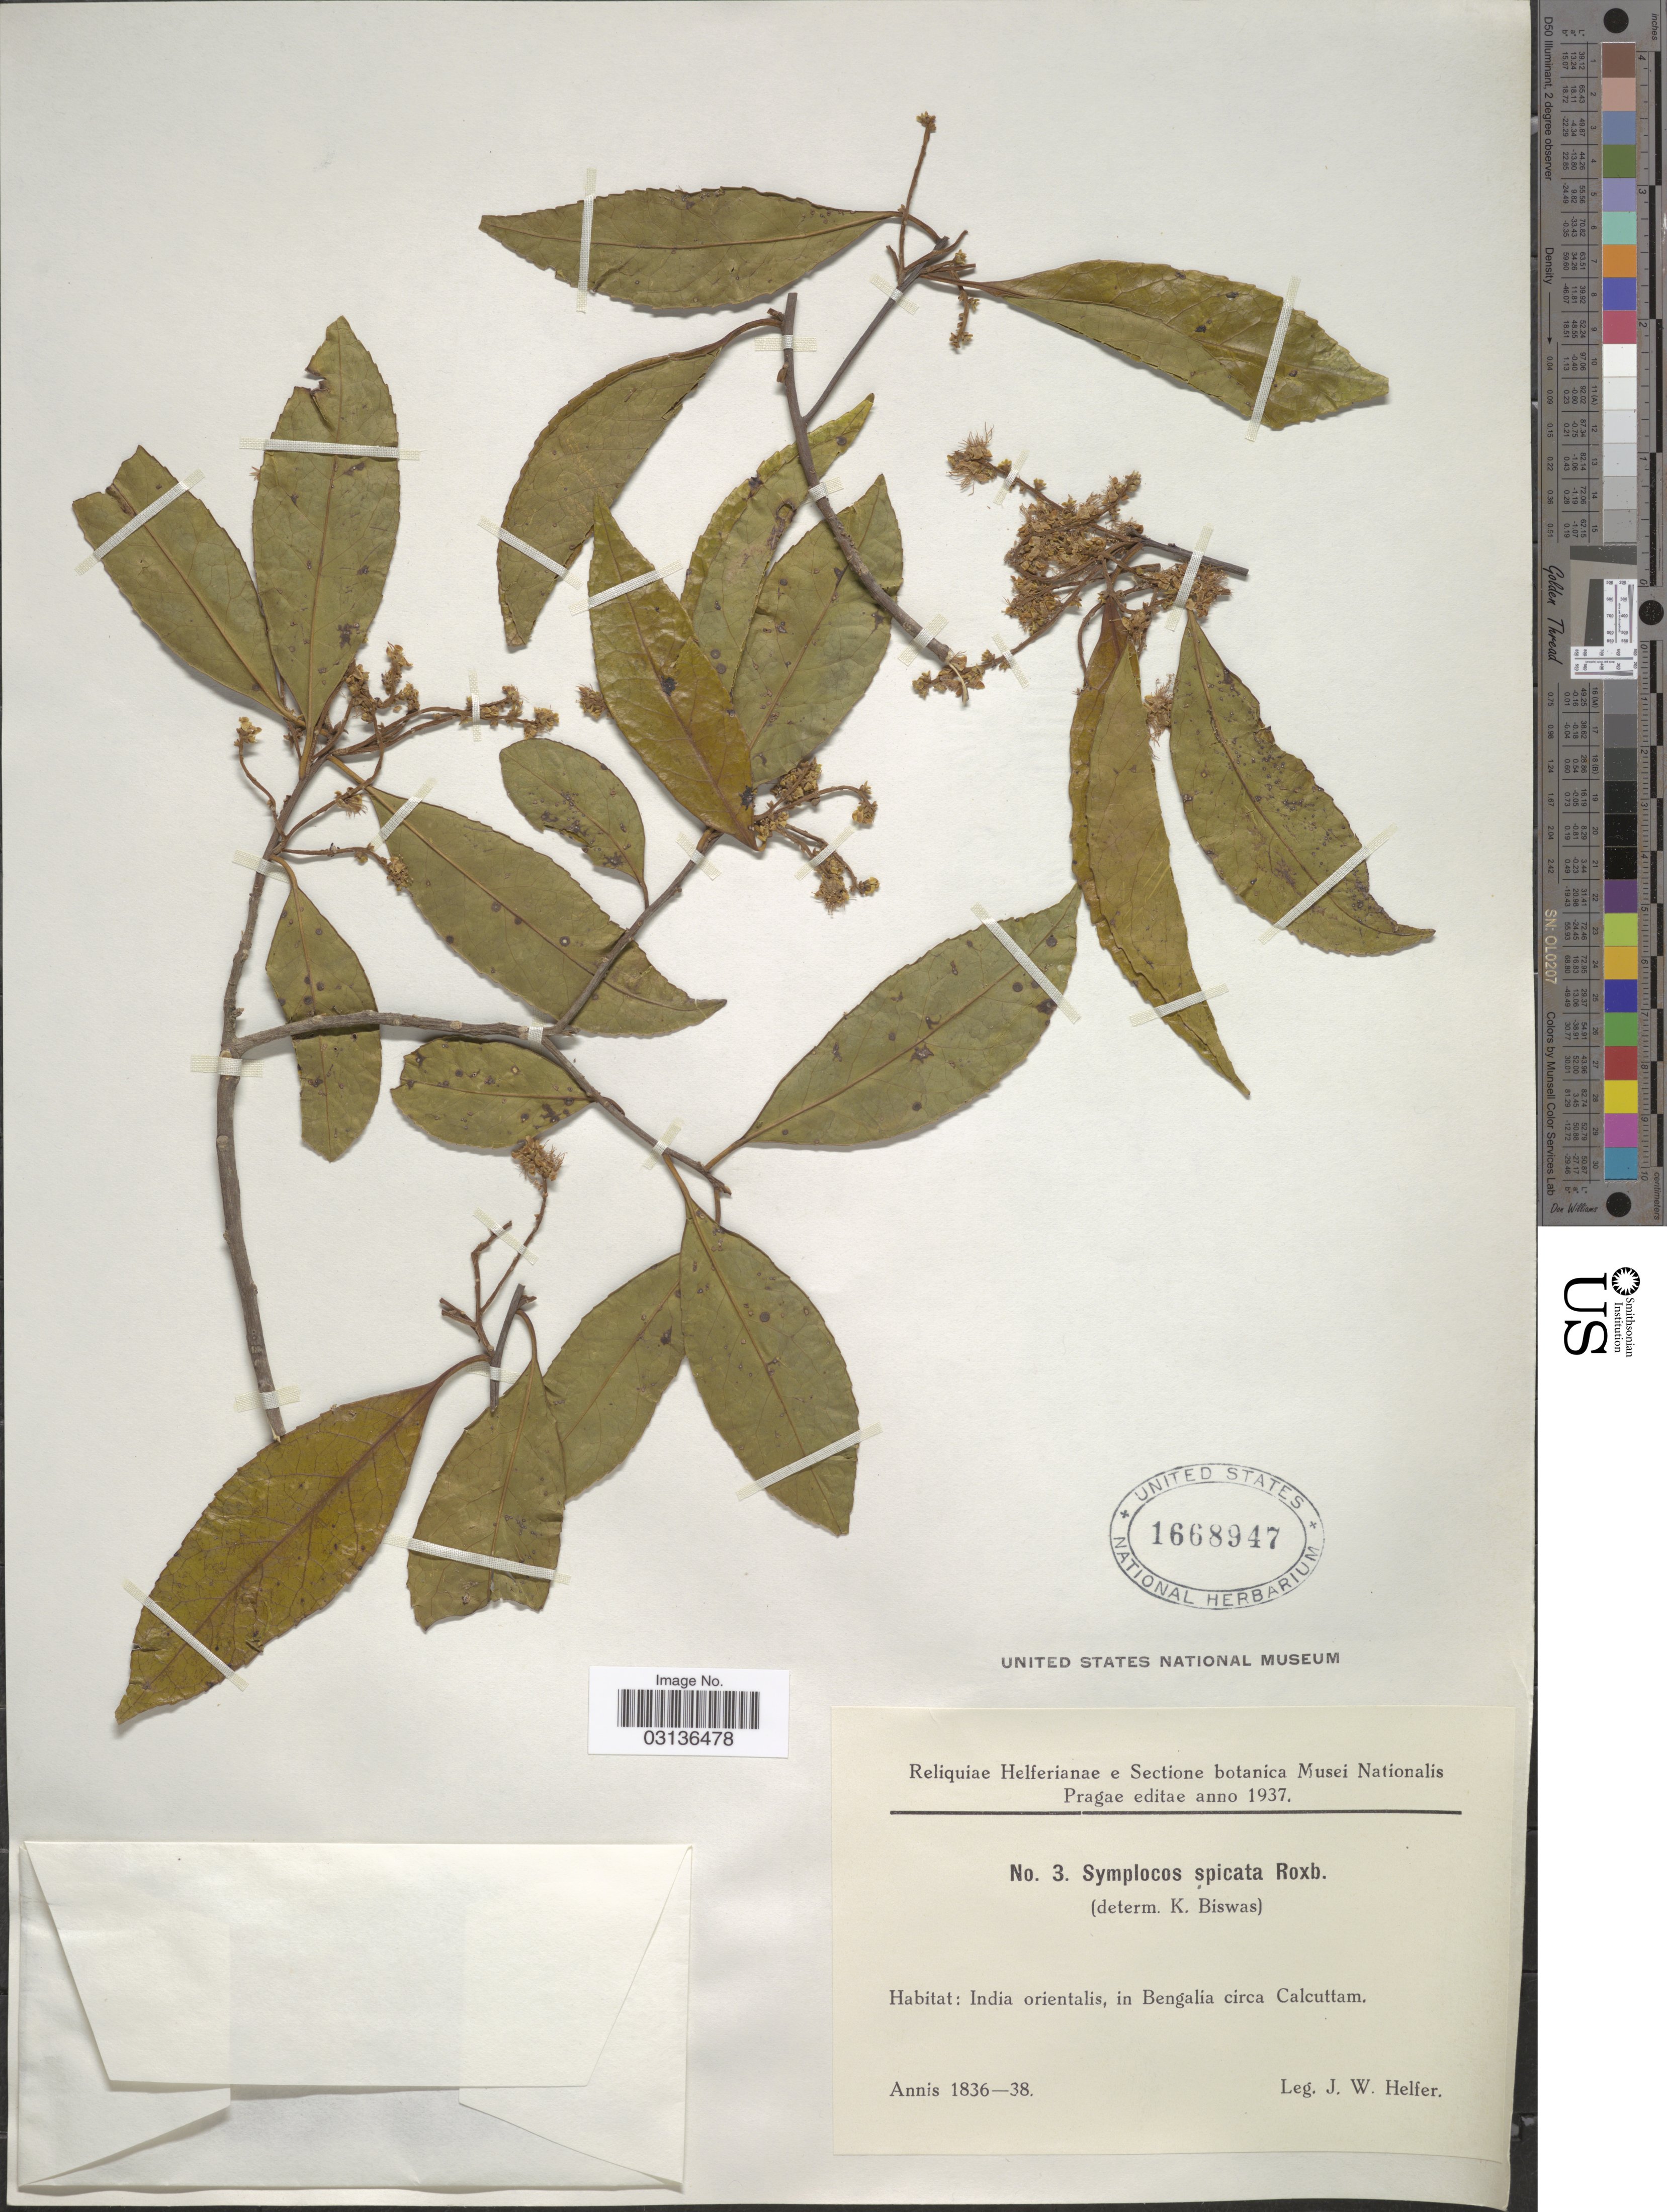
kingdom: Plantae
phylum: Tracheophyta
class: Magnoliopsida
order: Ericales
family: Symplocaceae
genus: Symplocos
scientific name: Symplocos cochinchinensis subsp. laurina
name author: (Retz.) Noot.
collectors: J. W. Helfer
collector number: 3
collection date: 1836/1838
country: India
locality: India orientalis, in Bengalia circa Calcuttam.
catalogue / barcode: US 1668947